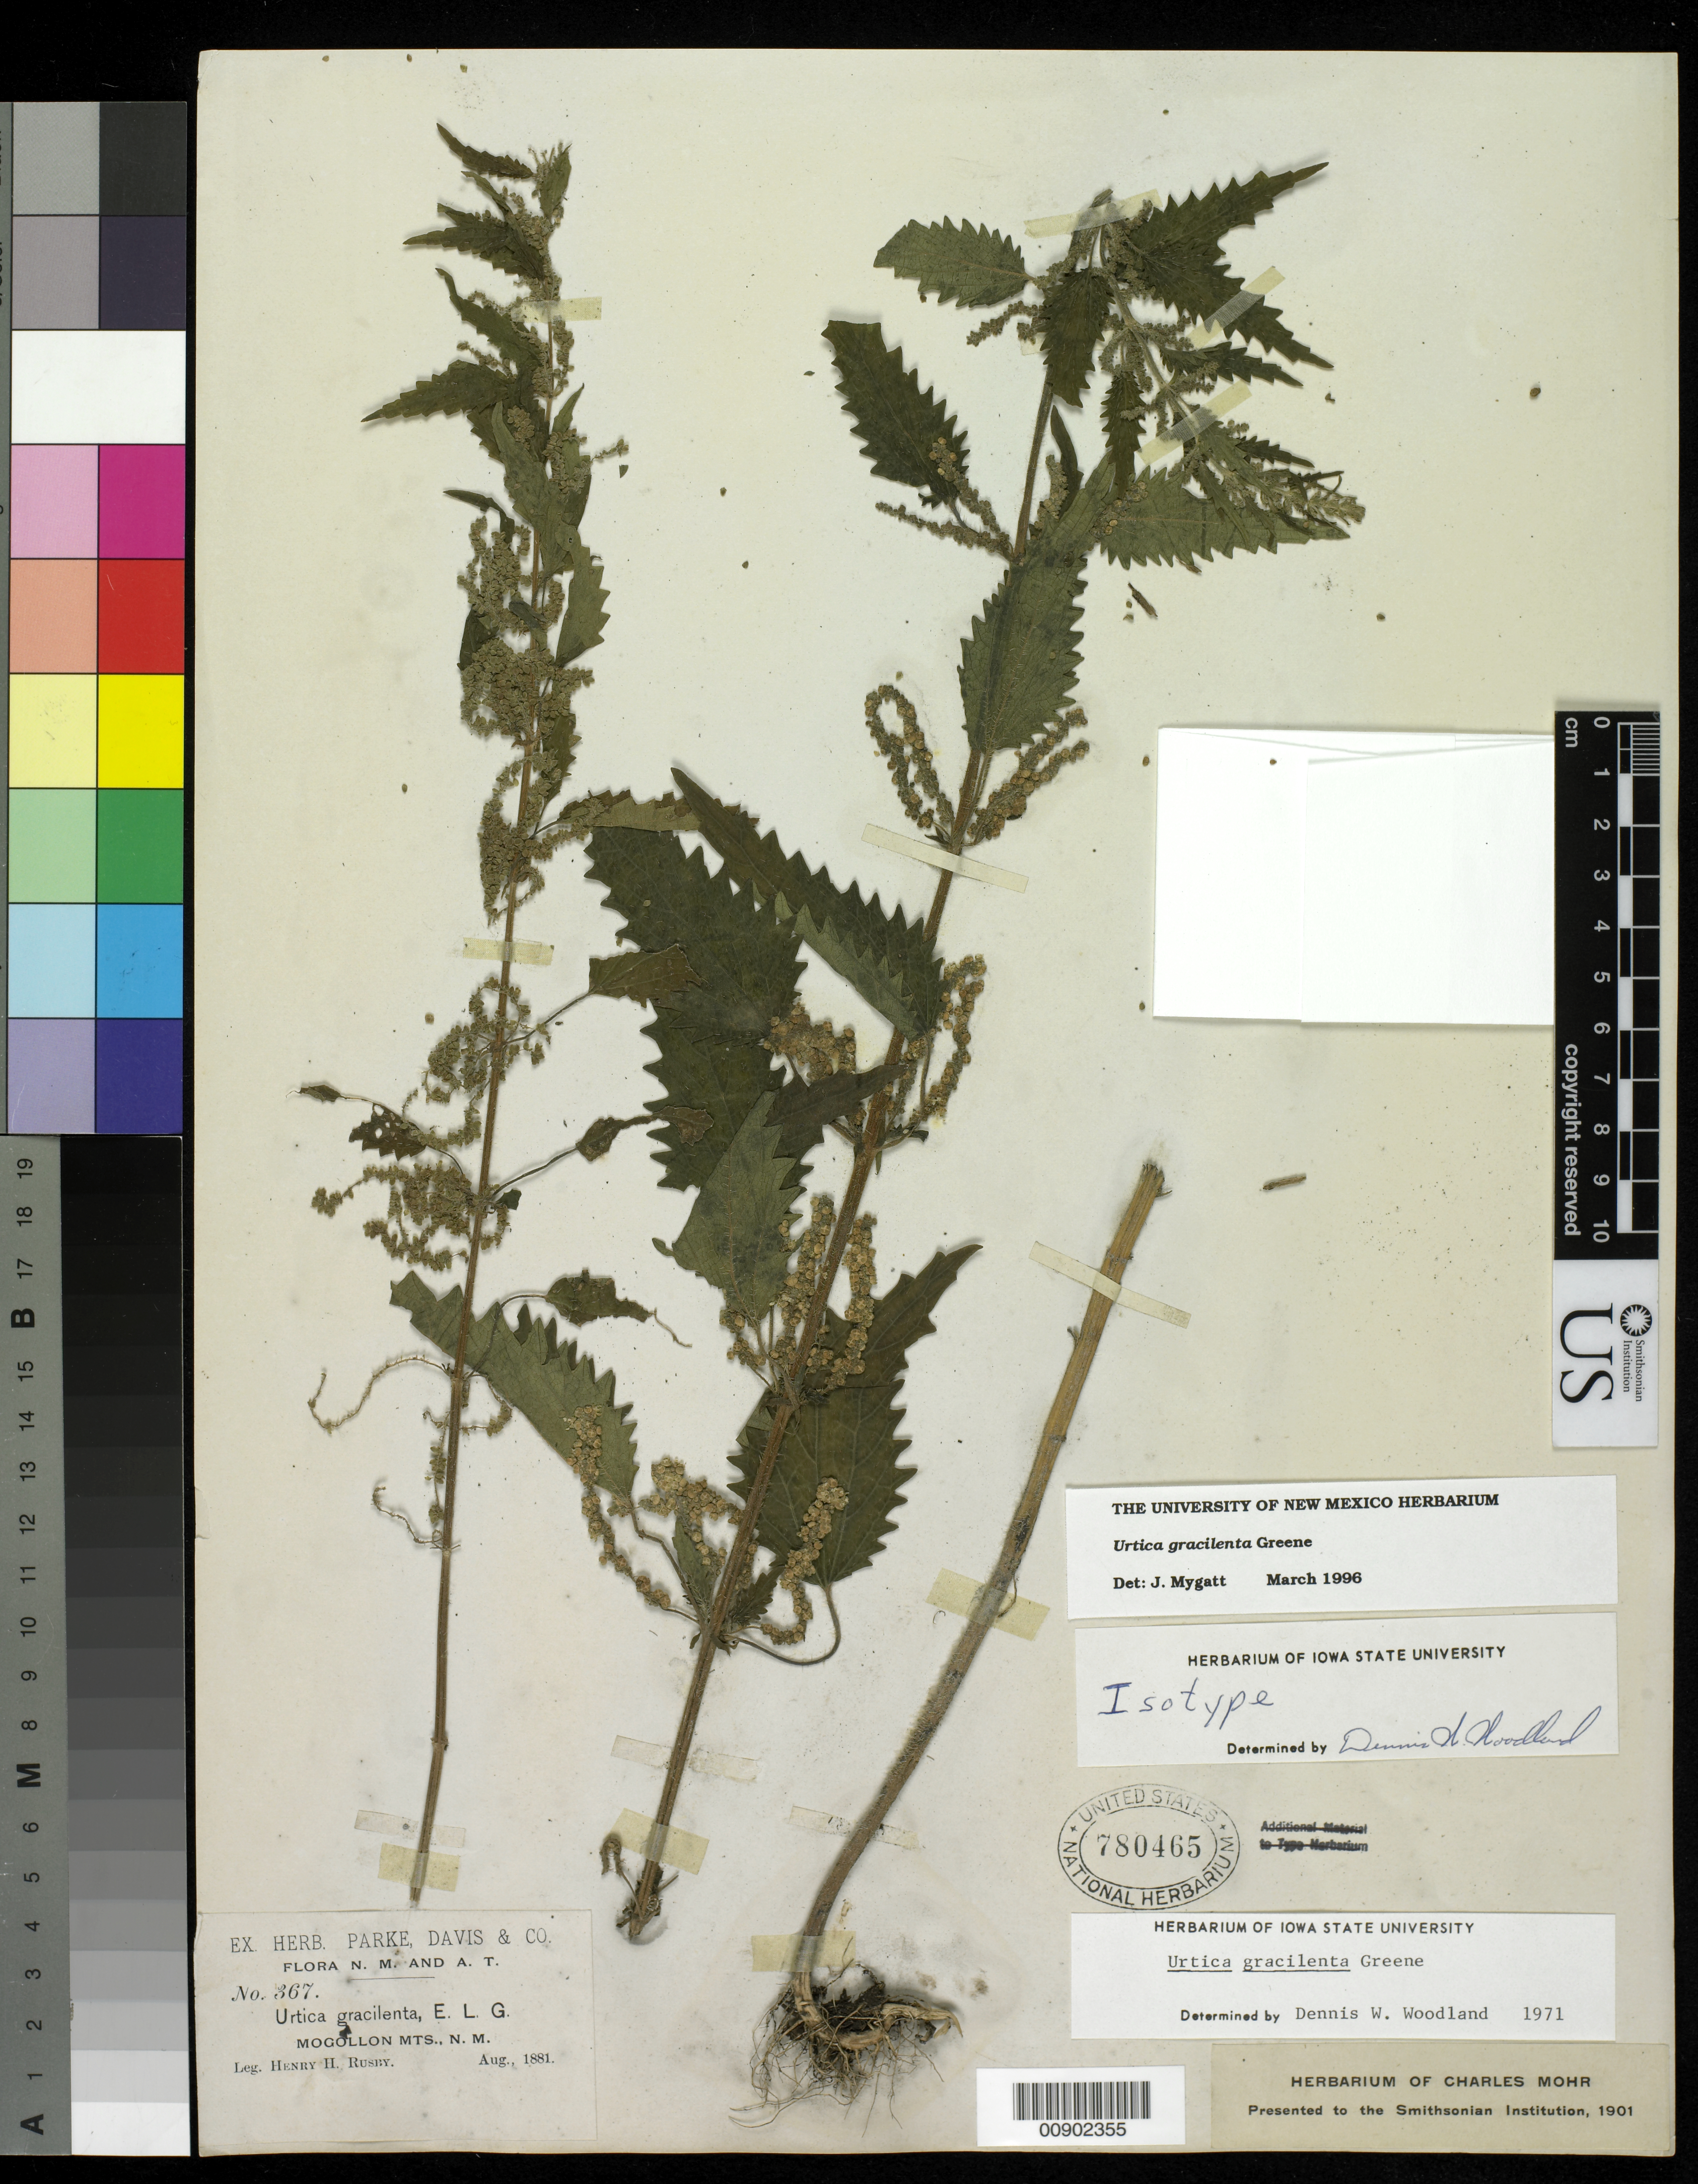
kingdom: Plantae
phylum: Tracheophyta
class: Magnoliopsida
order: Rosales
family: Urticaceae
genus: Urtica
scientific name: Urtica gracilenta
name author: Greene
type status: Isotype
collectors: H. H. Rusby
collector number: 367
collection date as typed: Aug 1881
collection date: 1881-08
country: United States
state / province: New Mexico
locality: From the Mogollon Mtns.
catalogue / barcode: US 780465